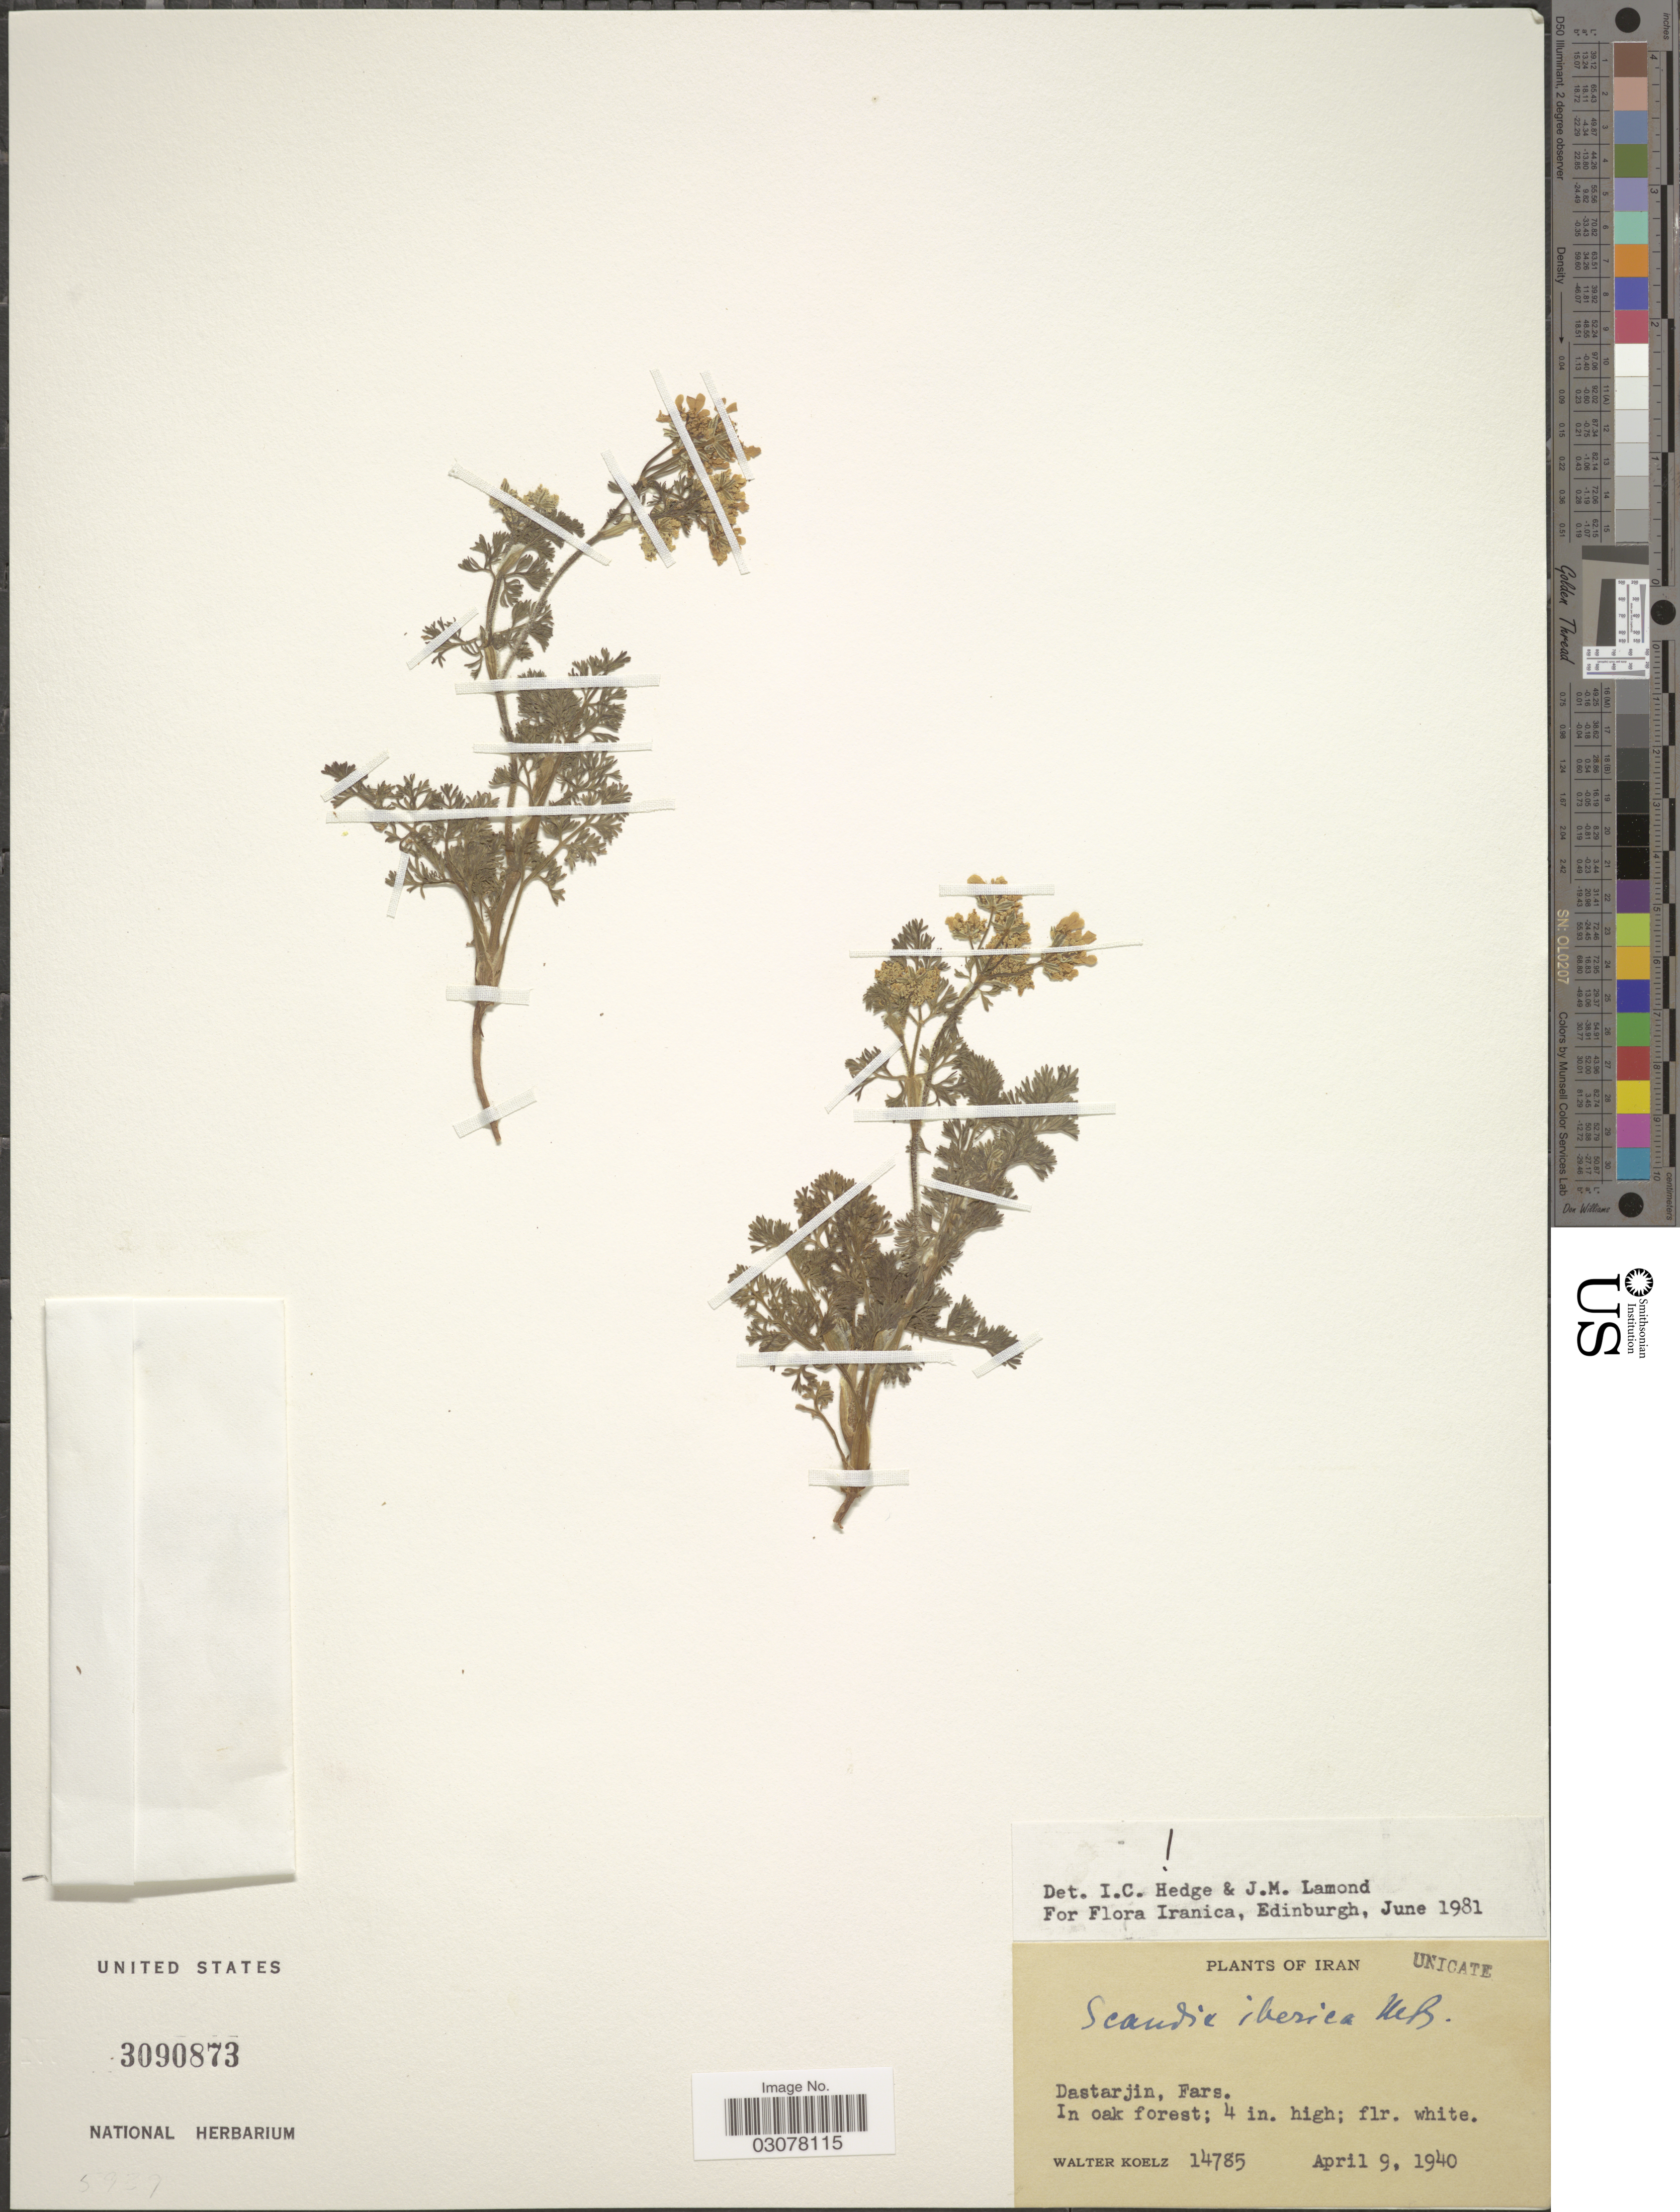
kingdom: Plantae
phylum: Tracheophyta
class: Magnoliopsida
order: Apiales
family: Apiaceae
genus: Scandix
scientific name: Scandix iberica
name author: M. Bieb.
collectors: W. N. Koelz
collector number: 14785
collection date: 1940-04-09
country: Iran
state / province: Fars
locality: Dastarjin.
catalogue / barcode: US 3090873